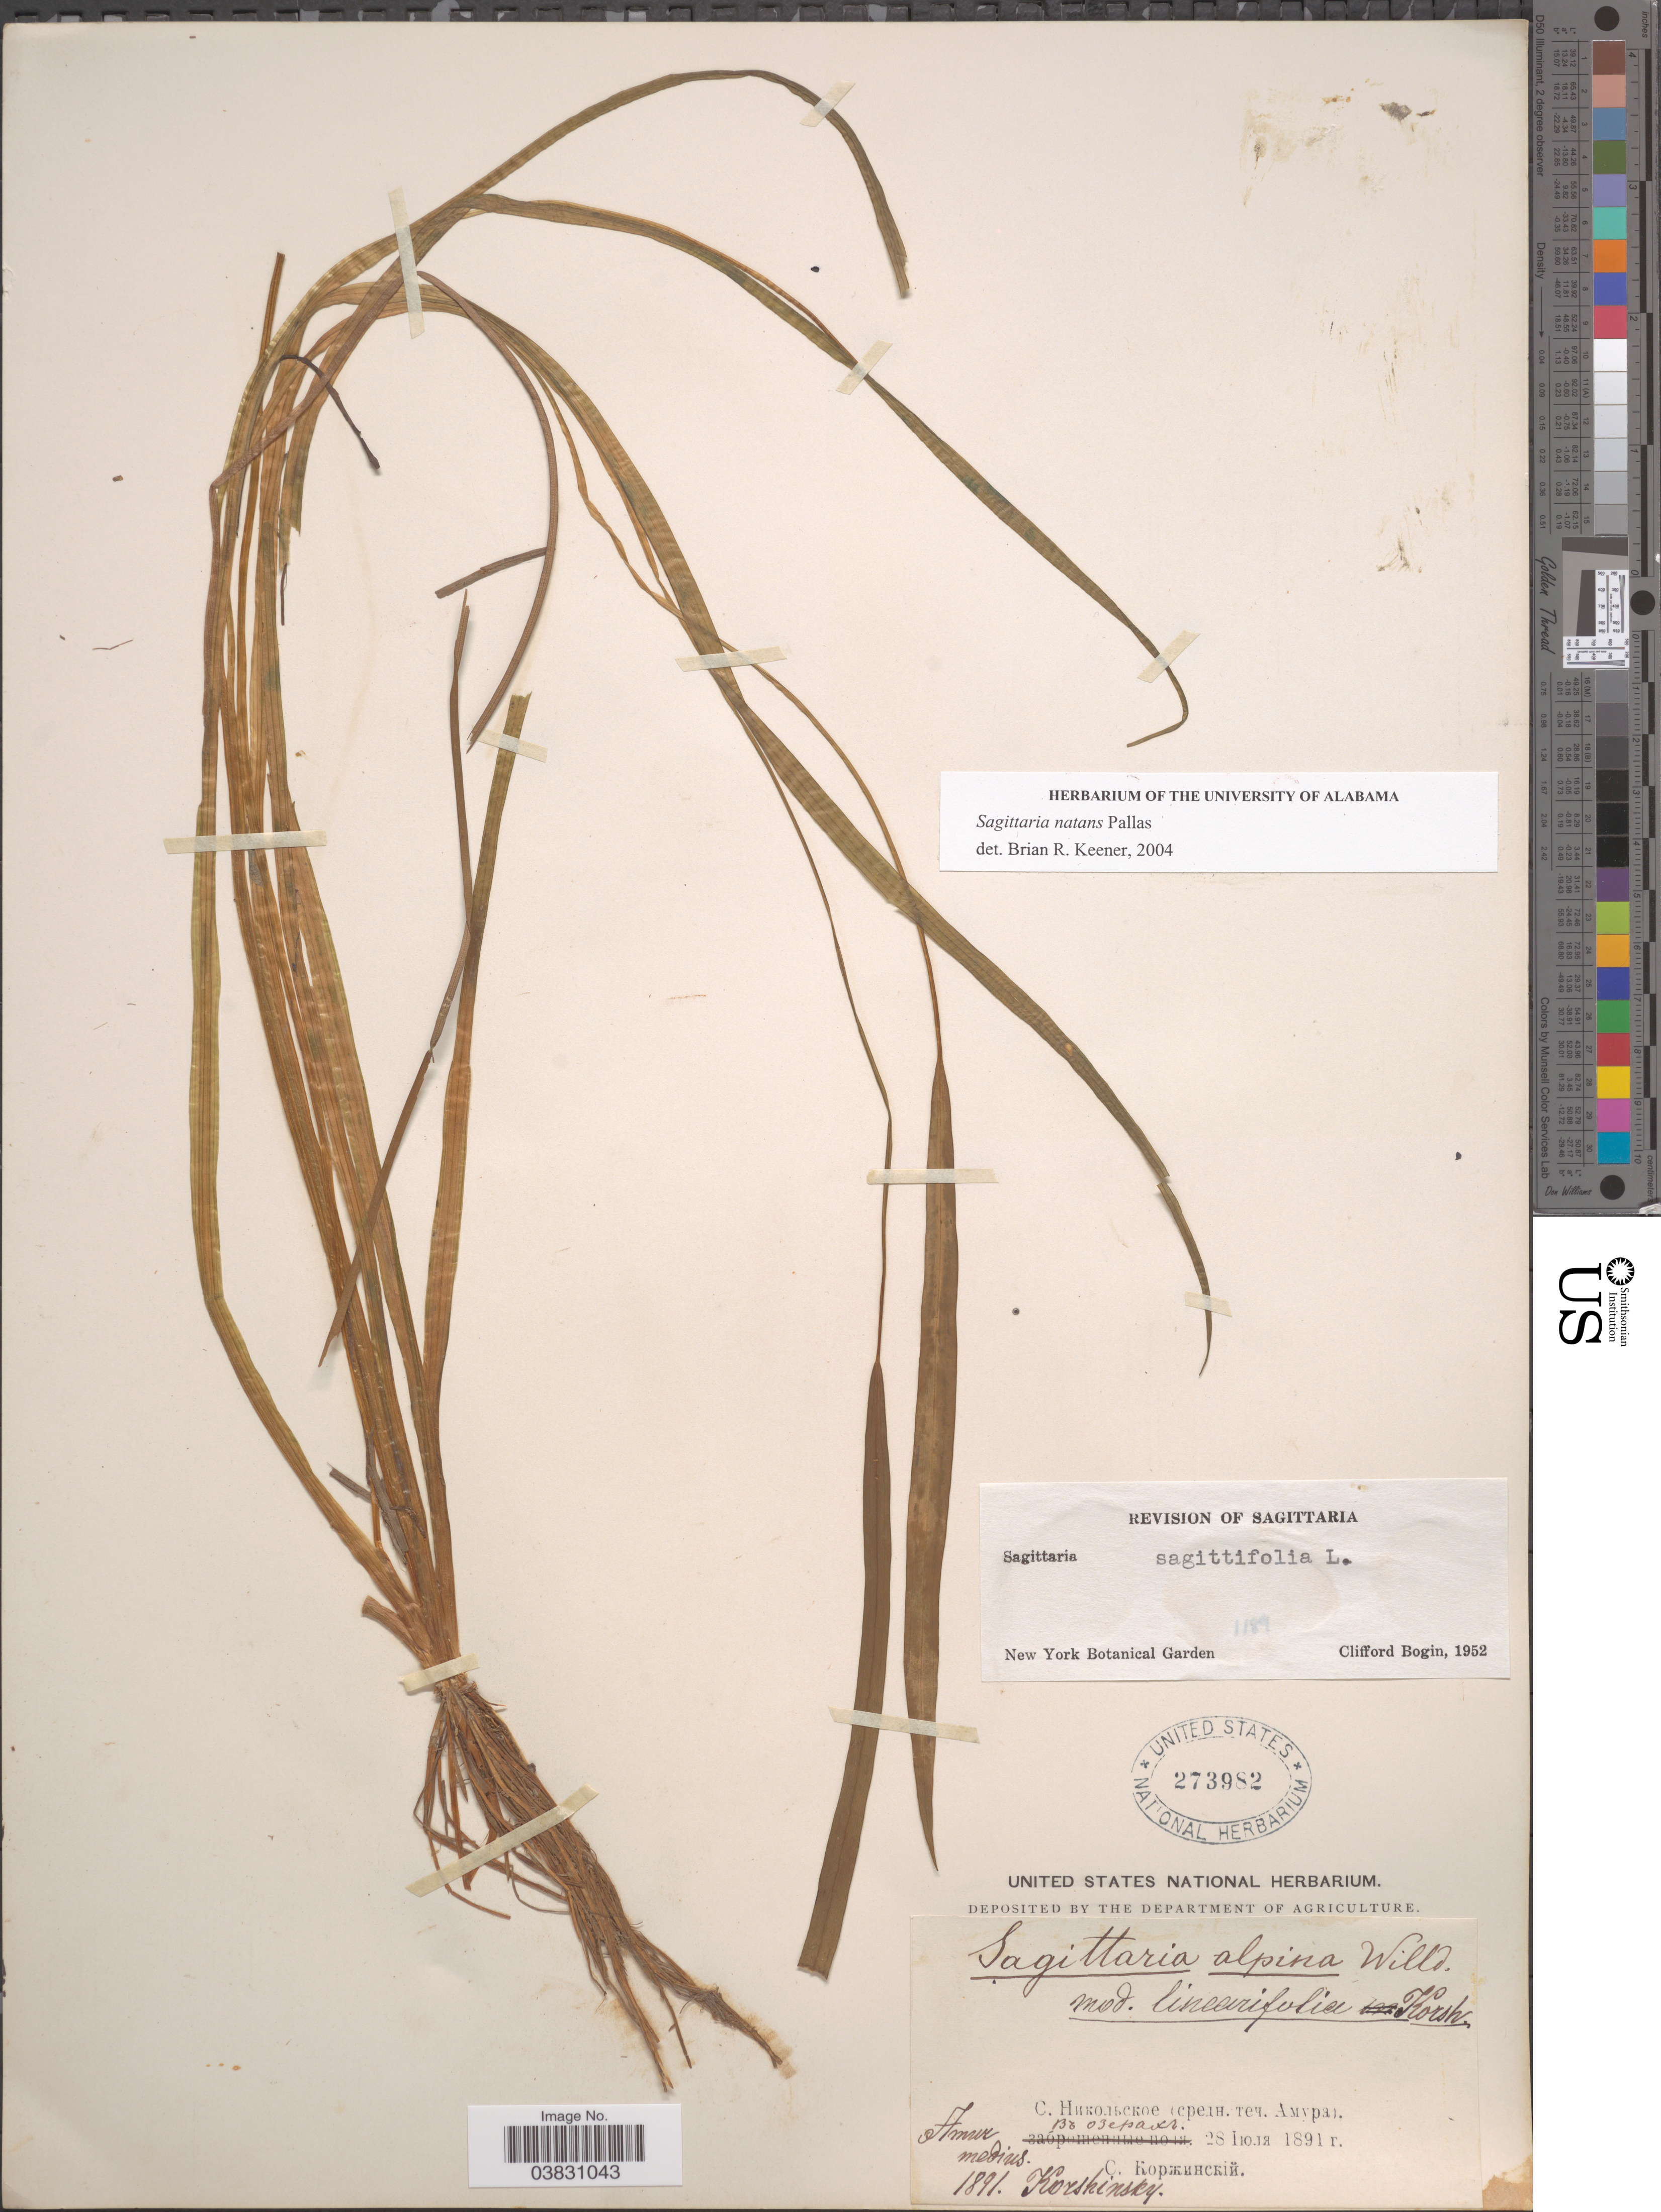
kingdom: Plantae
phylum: Tracheophyta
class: Liliopsida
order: Alismatales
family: Alismataceae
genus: Sagittaria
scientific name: Sagittaria natans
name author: Pall.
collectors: Korshinsky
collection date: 1891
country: Russian Federation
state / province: Amur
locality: Amur medius. [illegible text]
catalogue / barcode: US 273982